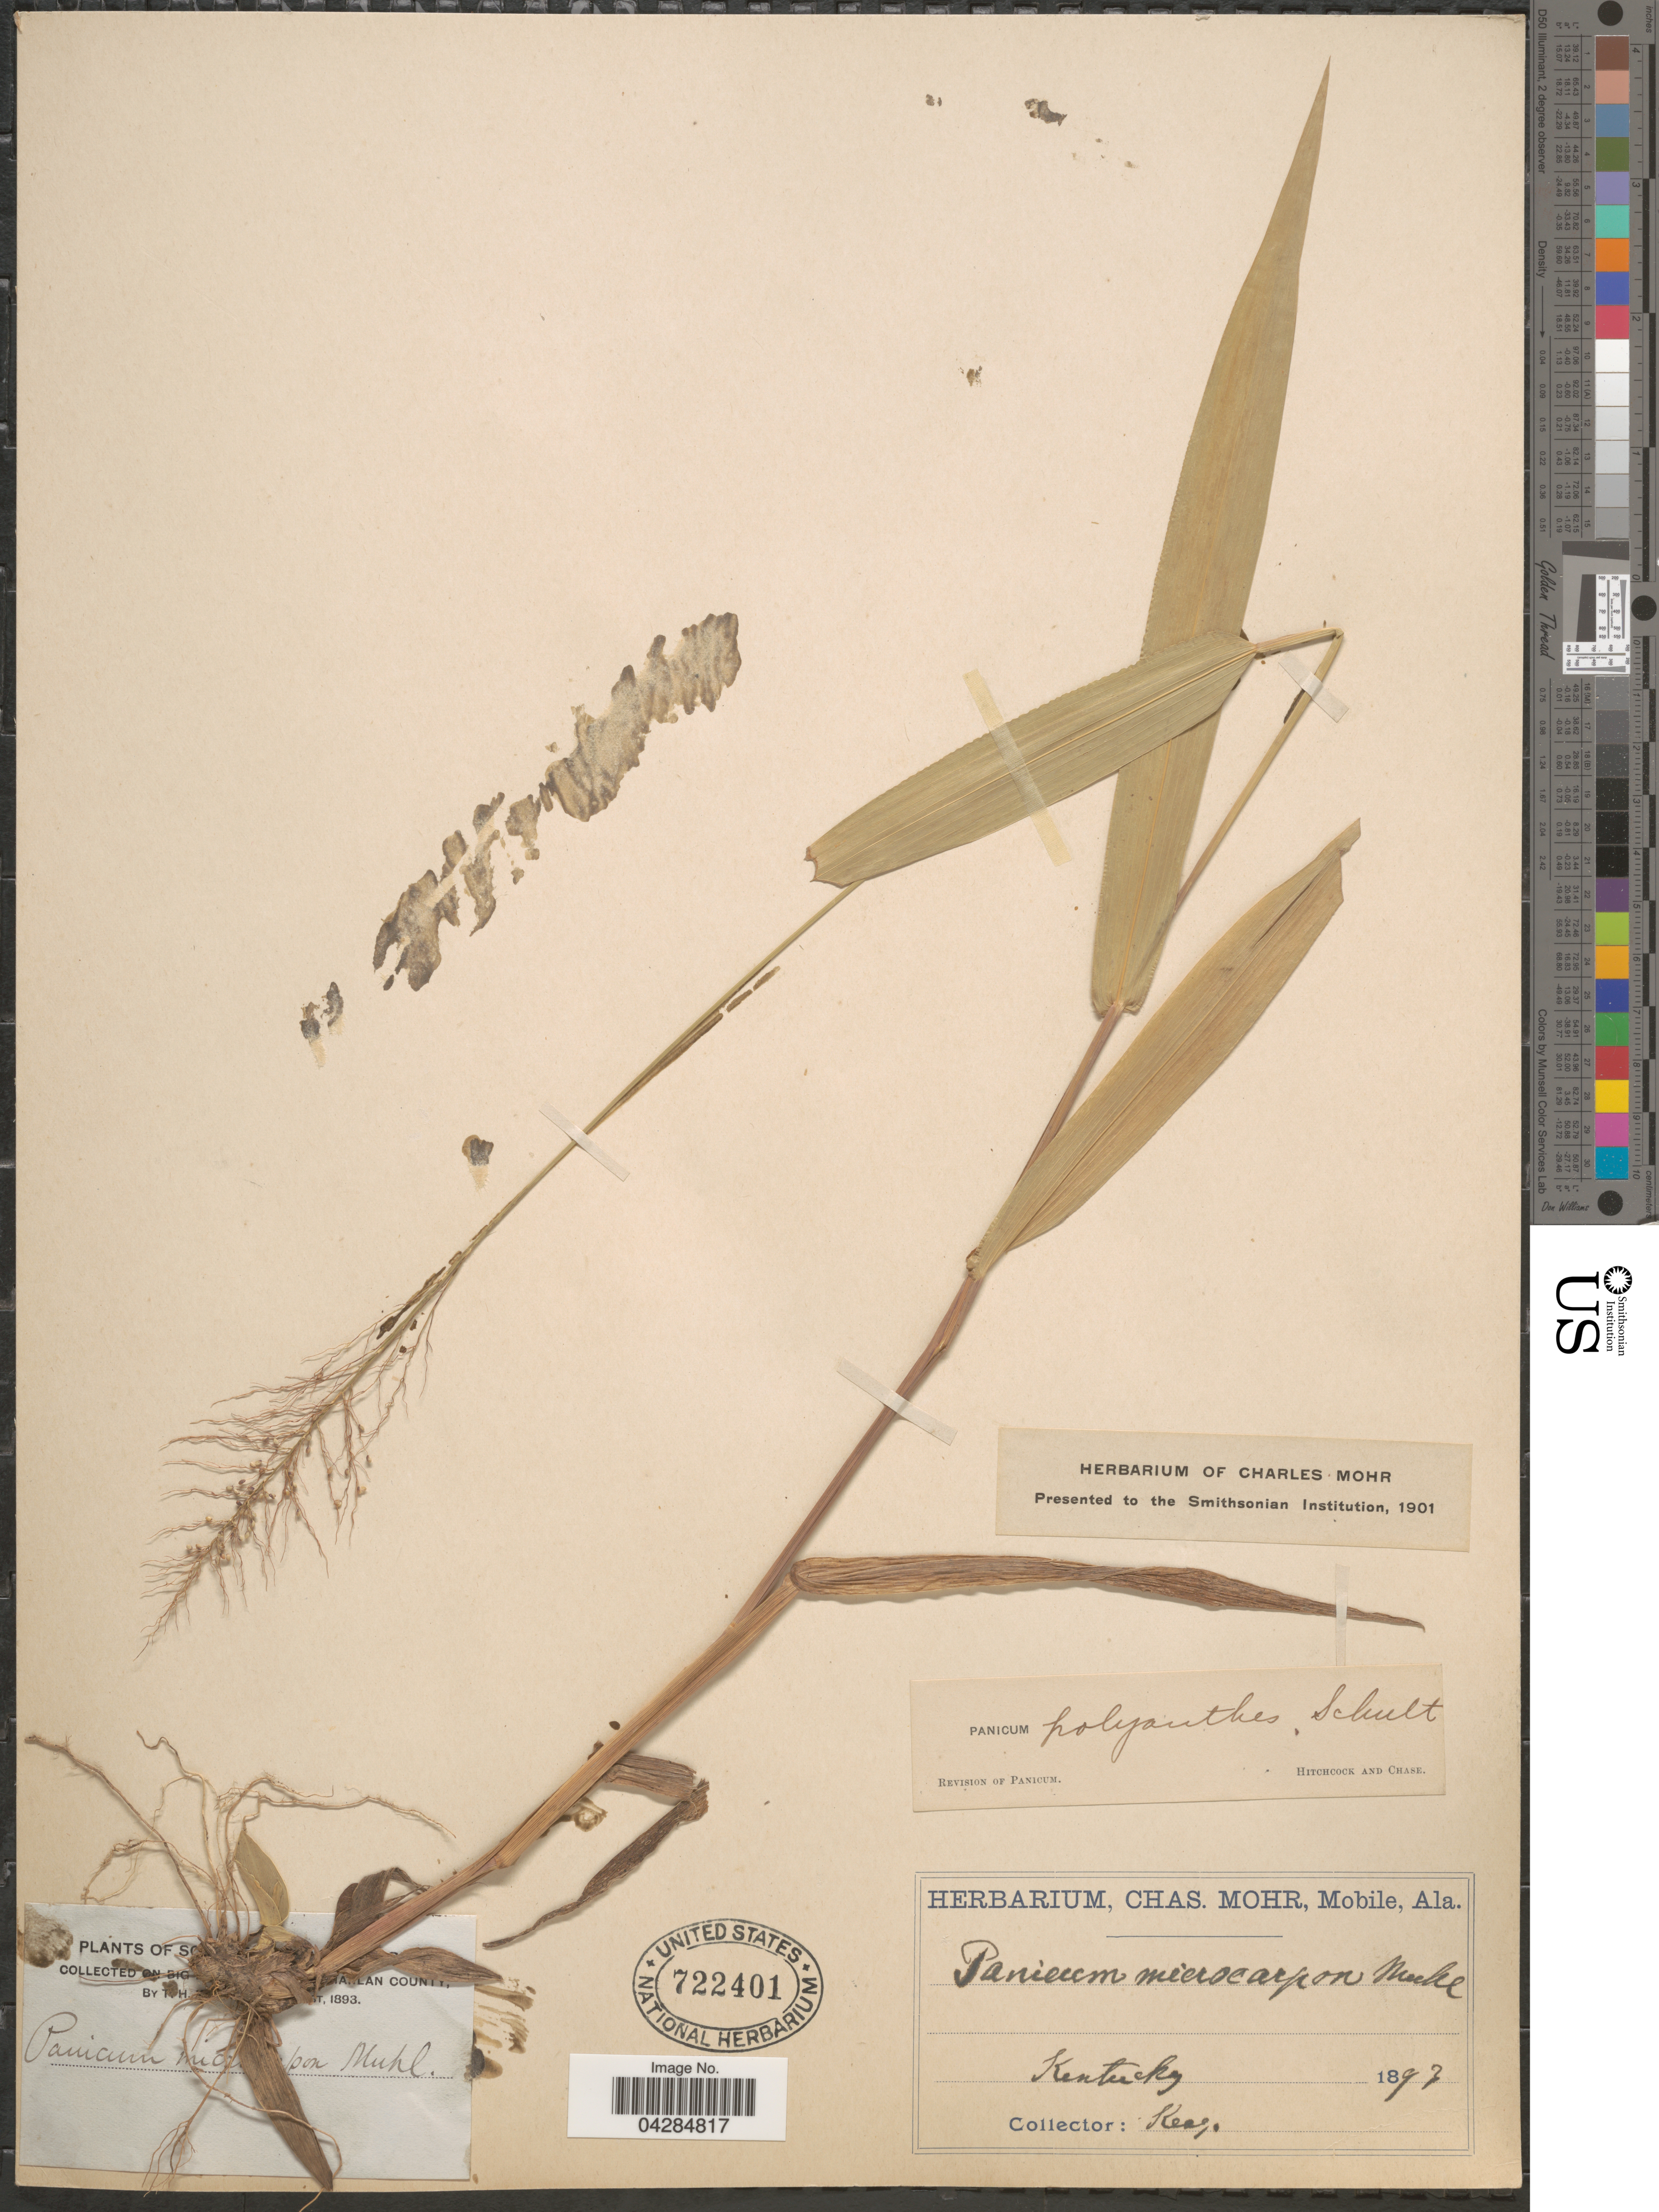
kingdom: Plantae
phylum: Tracheophyta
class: Liliopsida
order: Poales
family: Poaceae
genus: Dichanthelium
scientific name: Dichanthelium polyanthes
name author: (Schult.) Mohlenbr.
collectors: T. H. Kearney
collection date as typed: ! 1893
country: United States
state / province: Kentucky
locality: S[illegible text]. [illegible text]an County.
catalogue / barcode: US 722401